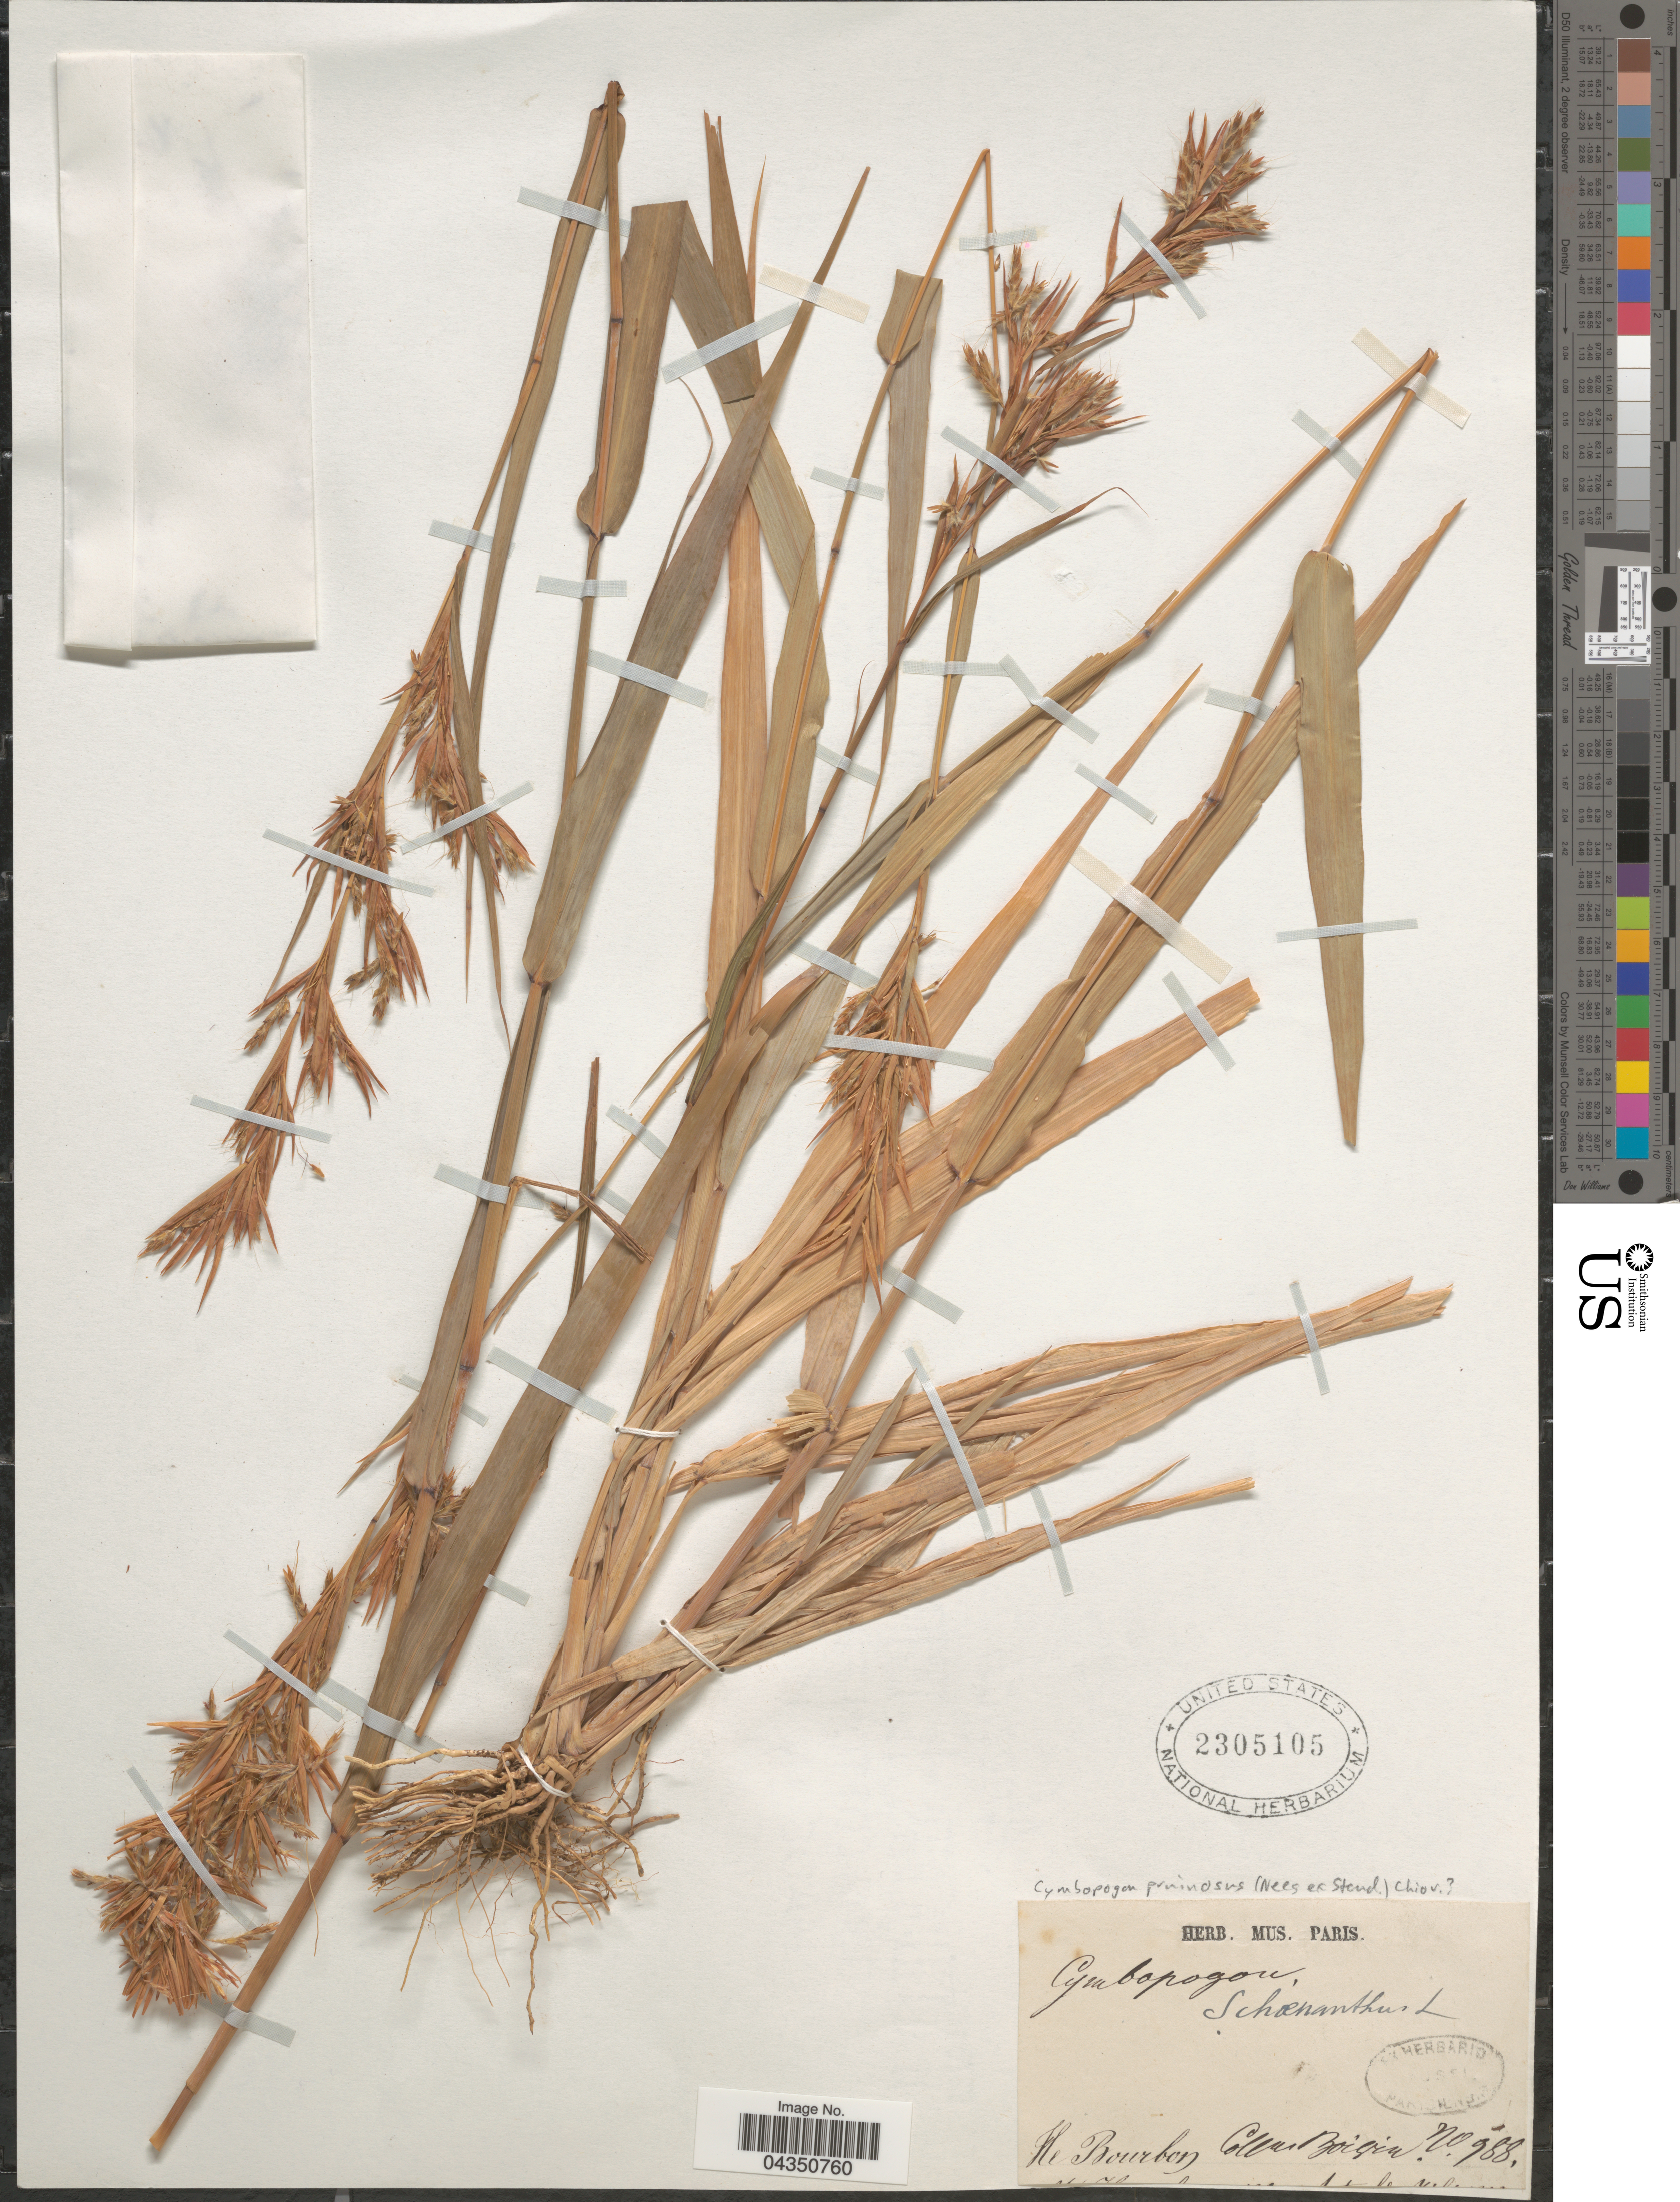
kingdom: Plantae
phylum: Tracheophyta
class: Liliopsida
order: Poales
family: Poaceae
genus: Cymbopogon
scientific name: Cymbopogon pruinosus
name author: Chiov.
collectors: -- Boivin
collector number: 788*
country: Réunion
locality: Ile Bourbon.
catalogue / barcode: US 2305105